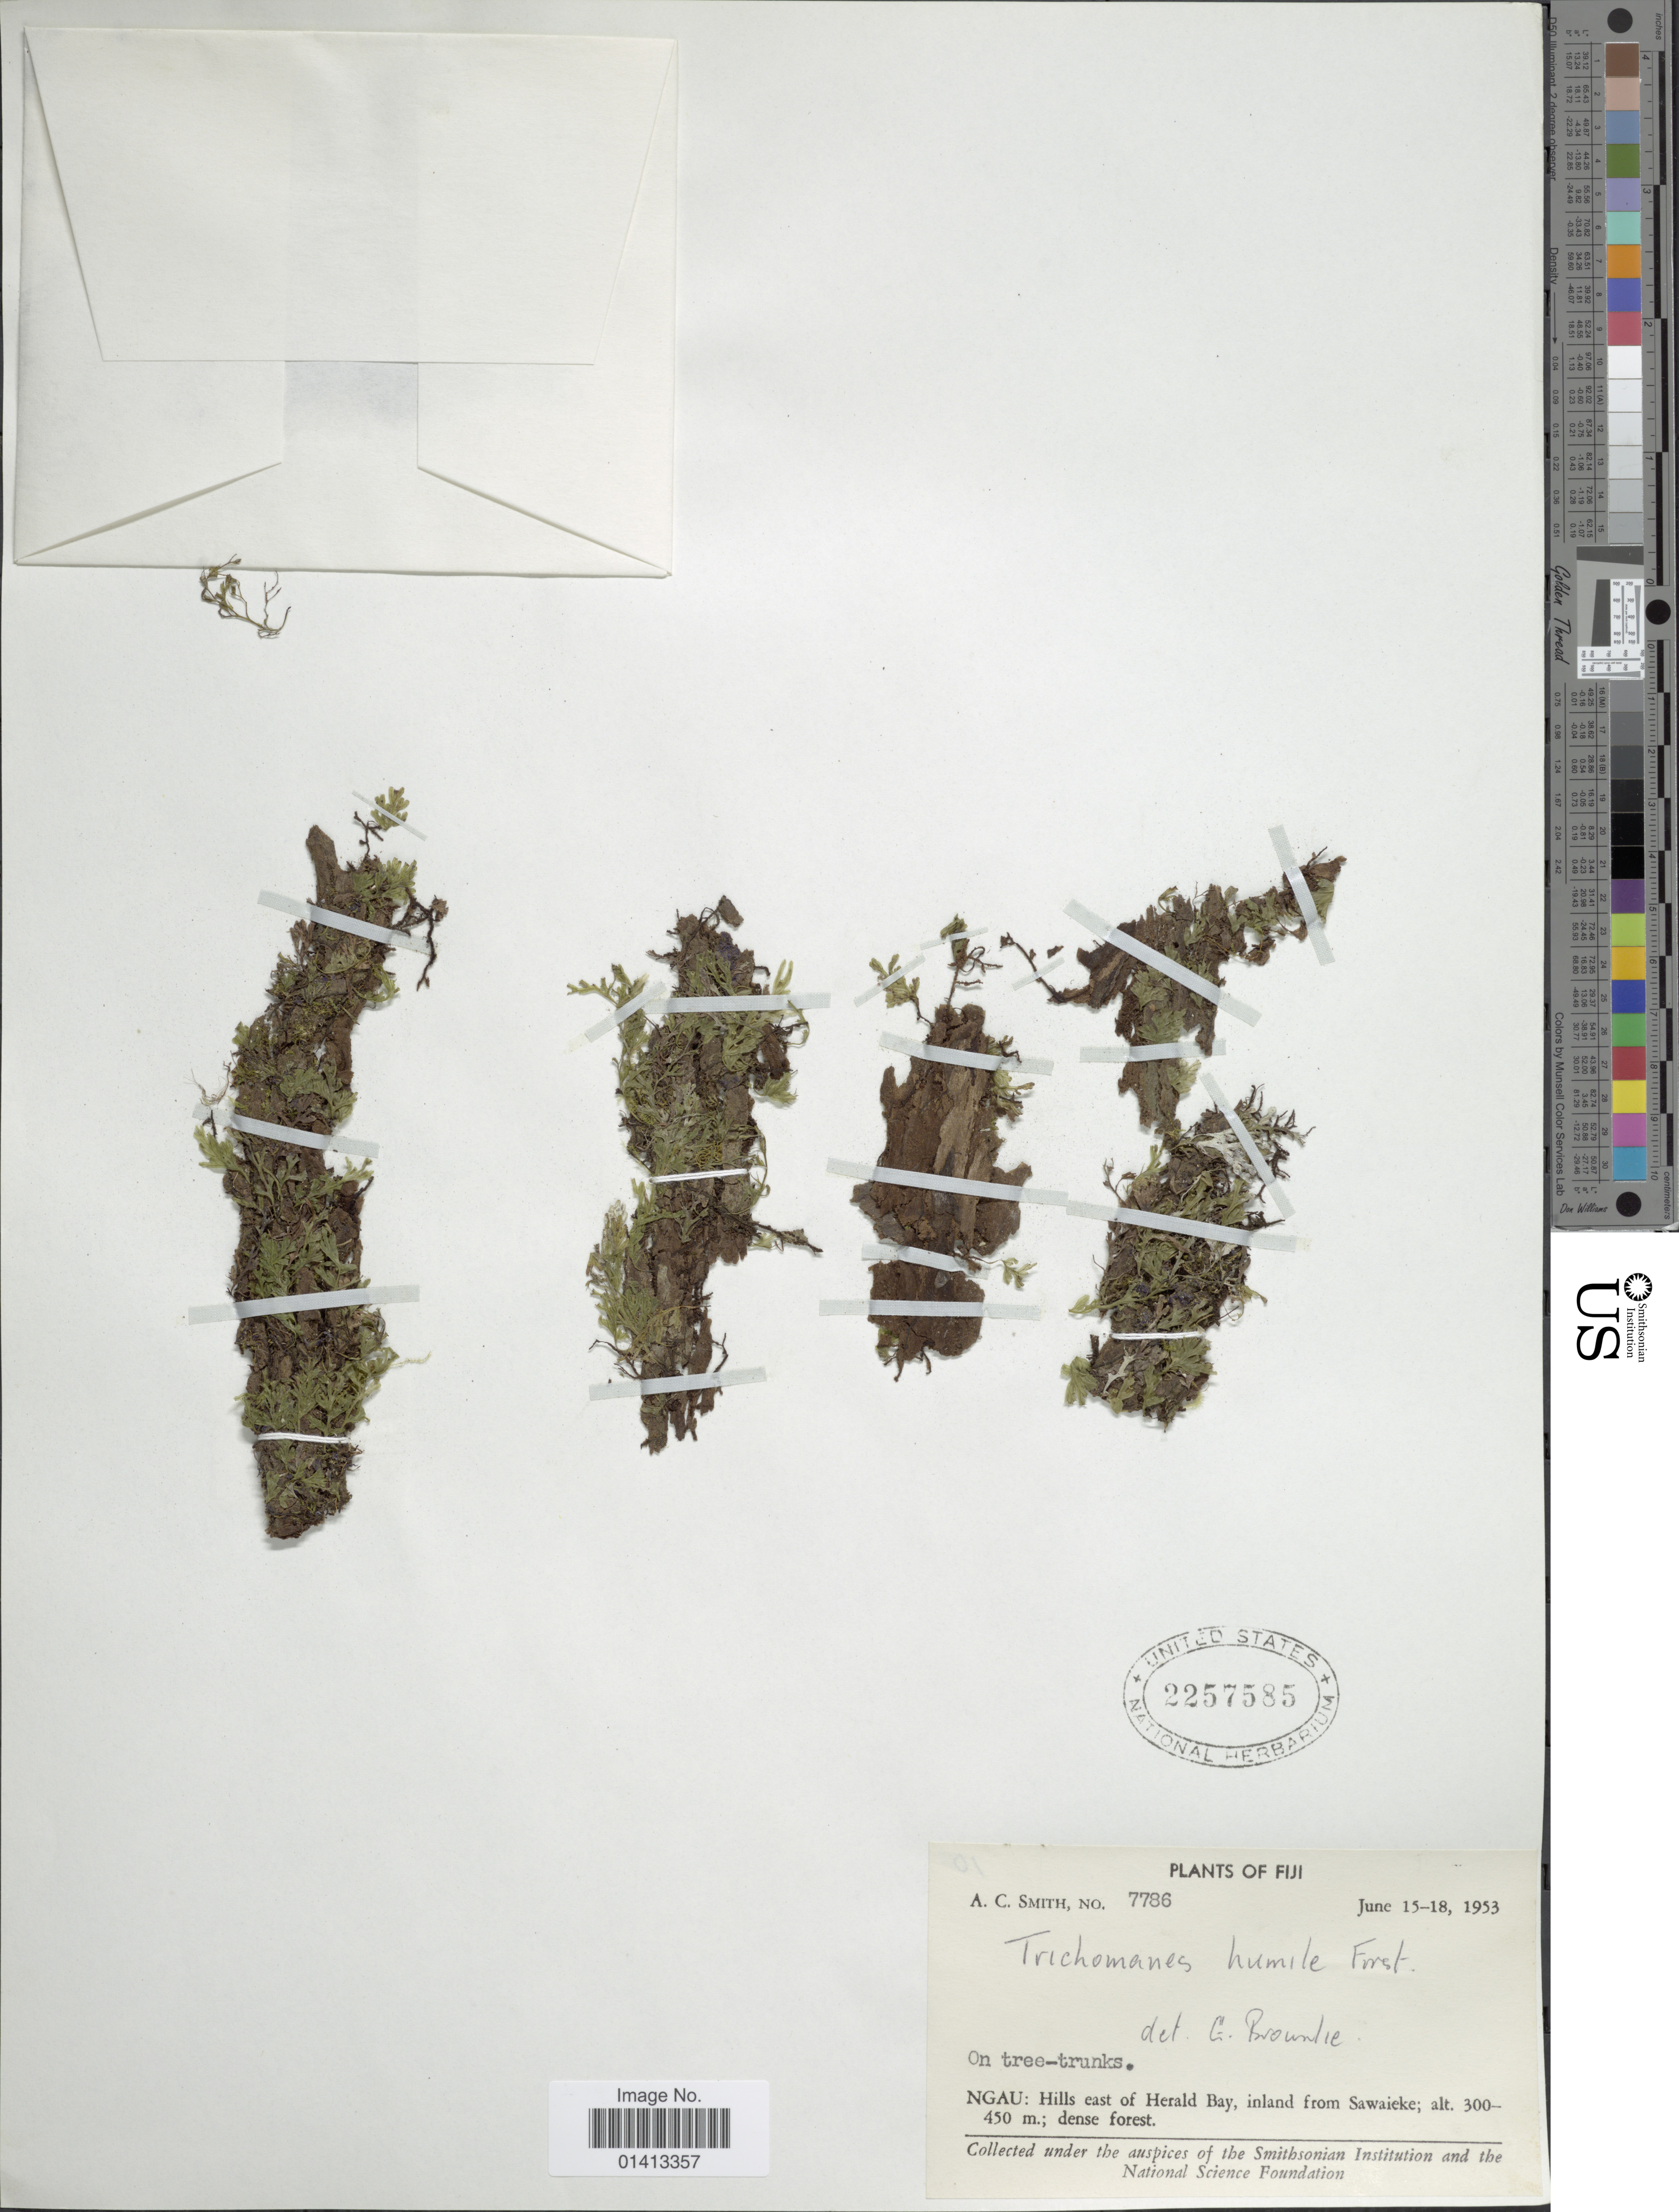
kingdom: Plantae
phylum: Tracheophyta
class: Polypodiopsida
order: Hymenophyllales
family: Hymenophyllaceae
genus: Crepidomanes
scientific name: Crepidomanes humilis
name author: (G. Forst.) Bosch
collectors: A. C. Smith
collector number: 7786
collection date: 1953-06-15/1953-06-18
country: Fiji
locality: Ngau: Hills east of Herald Bay, inland from Sawaieke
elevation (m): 300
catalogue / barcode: US 2257585